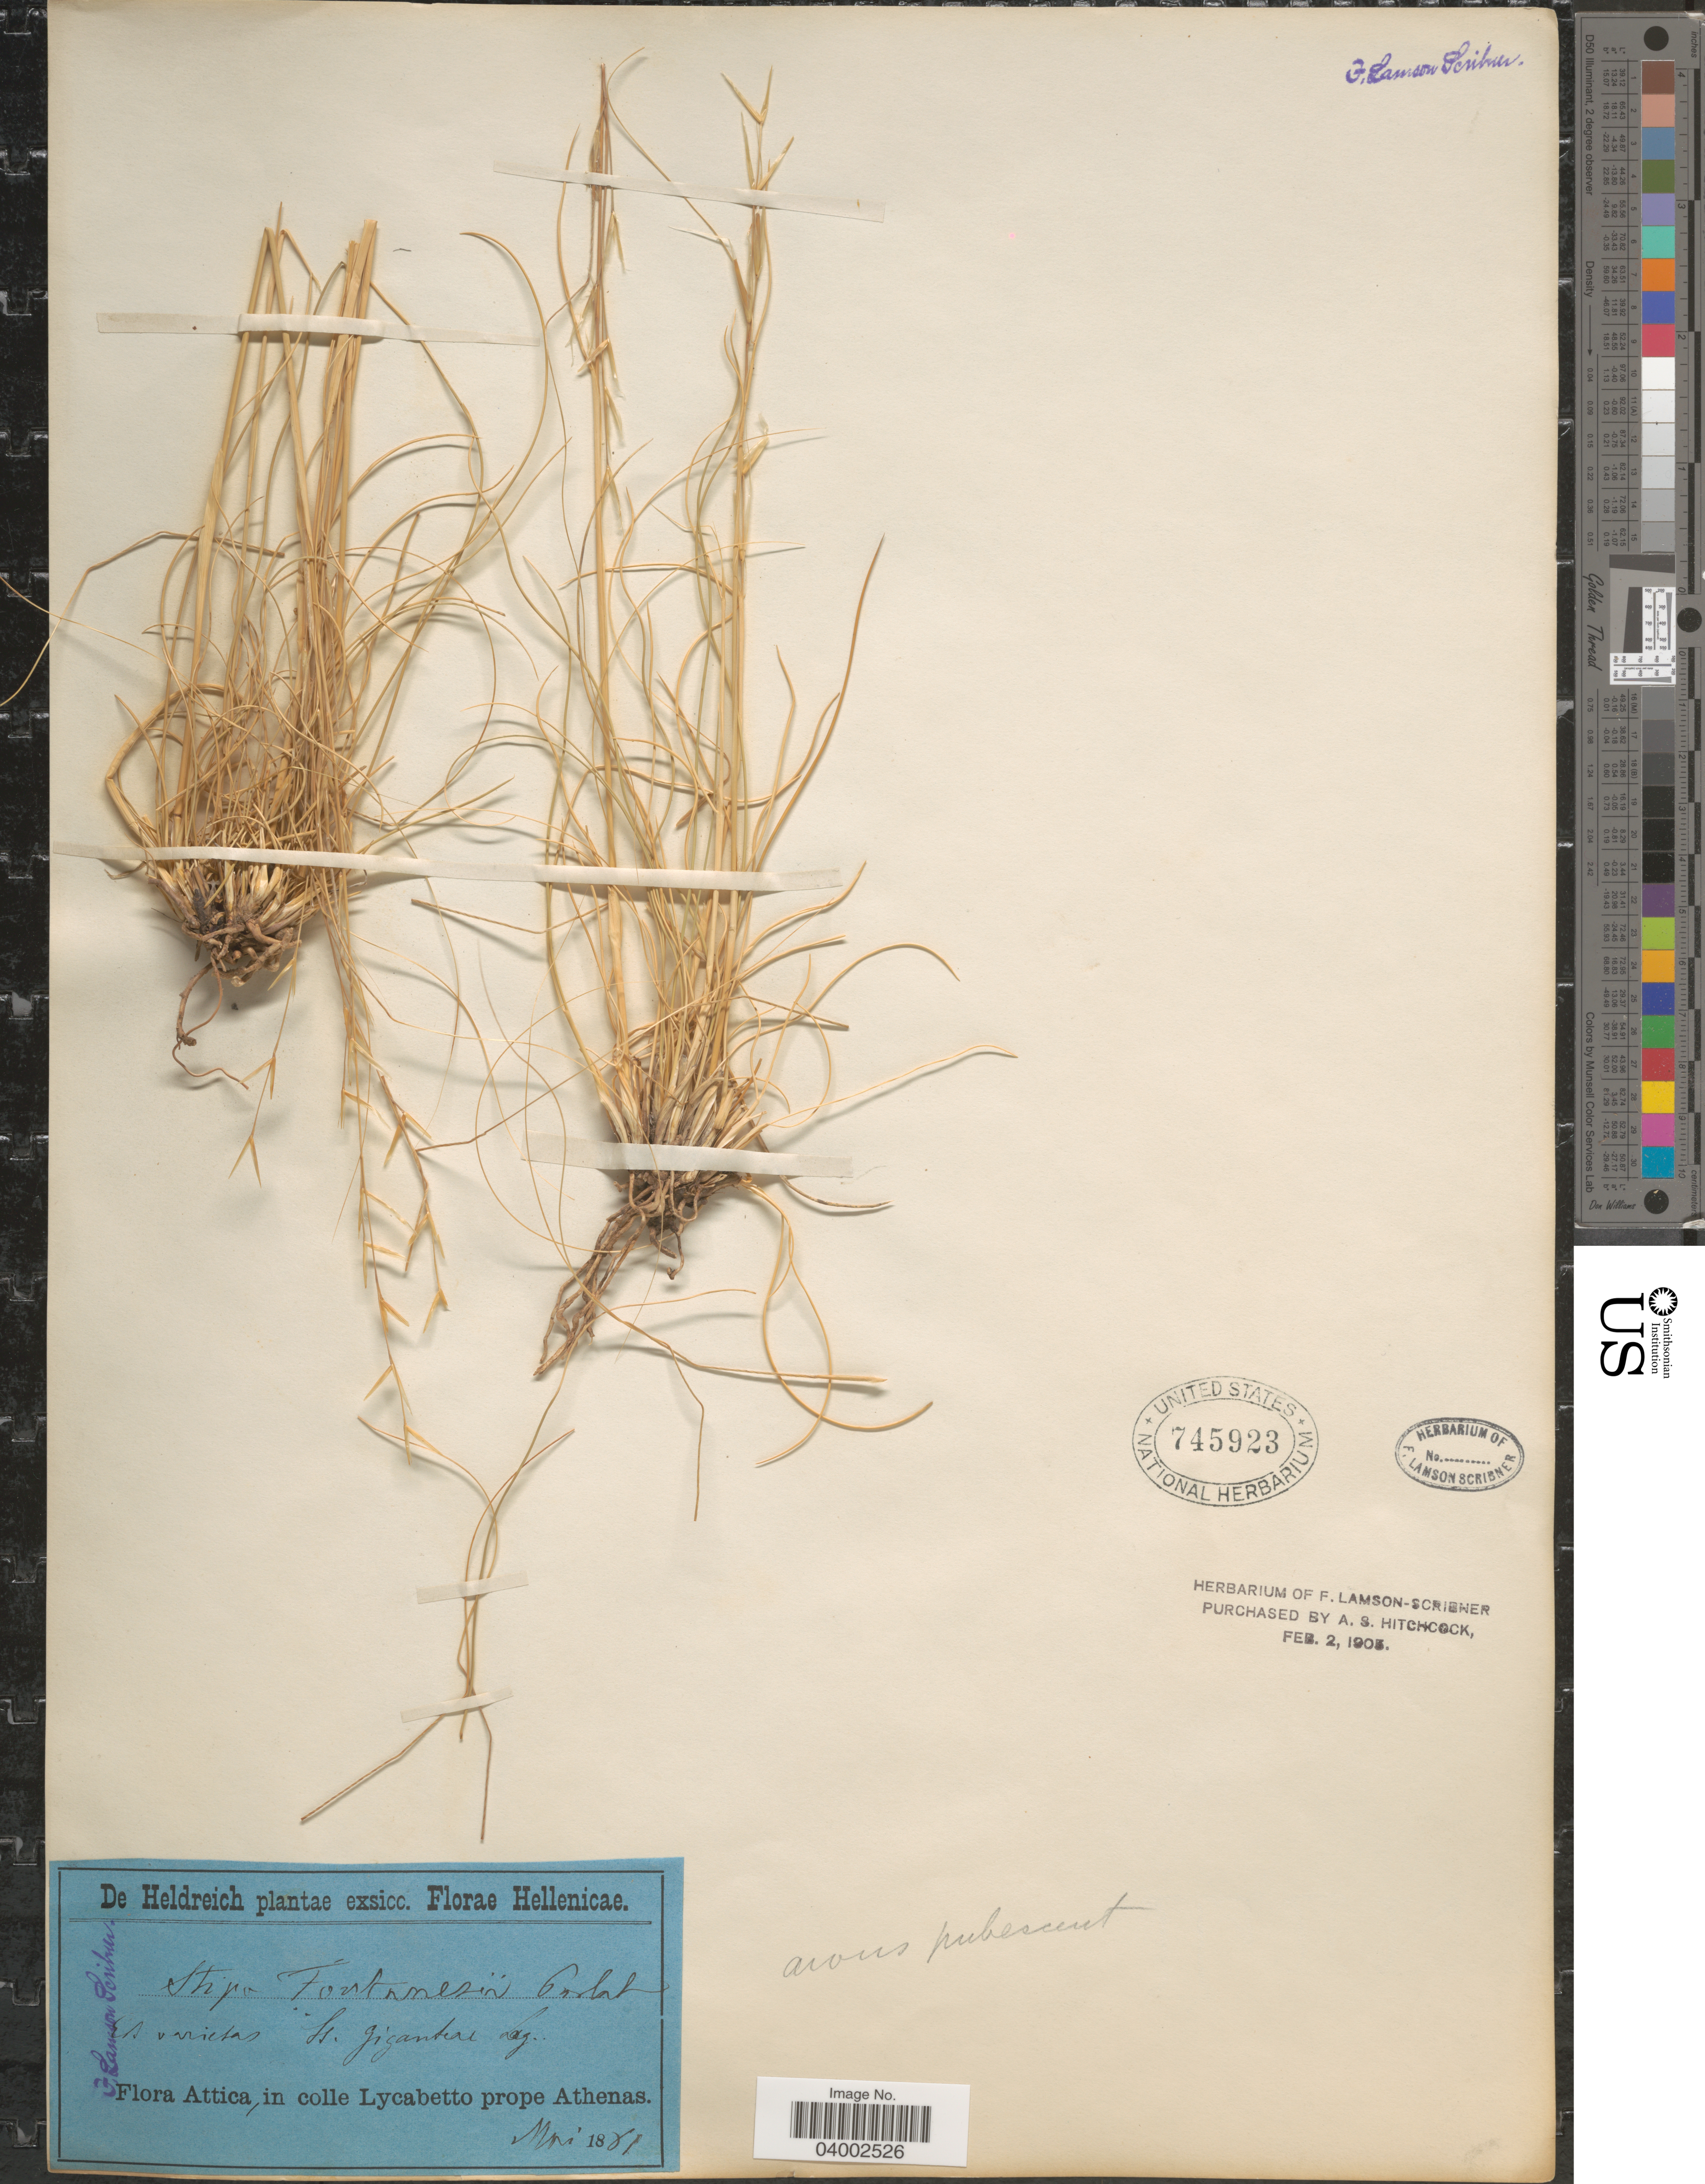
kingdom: Plantae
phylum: Tracheophyta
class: Liliopsida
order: Poales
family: Poaceae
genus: Stipa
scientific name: Stipa fontanesii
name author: Parl.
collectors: -. De Heldreich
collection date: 1881-05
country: Greece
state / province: Attica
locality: Hellenicae. Attica, in colle Lycabetto prope Athenas.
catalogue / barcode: US 745923